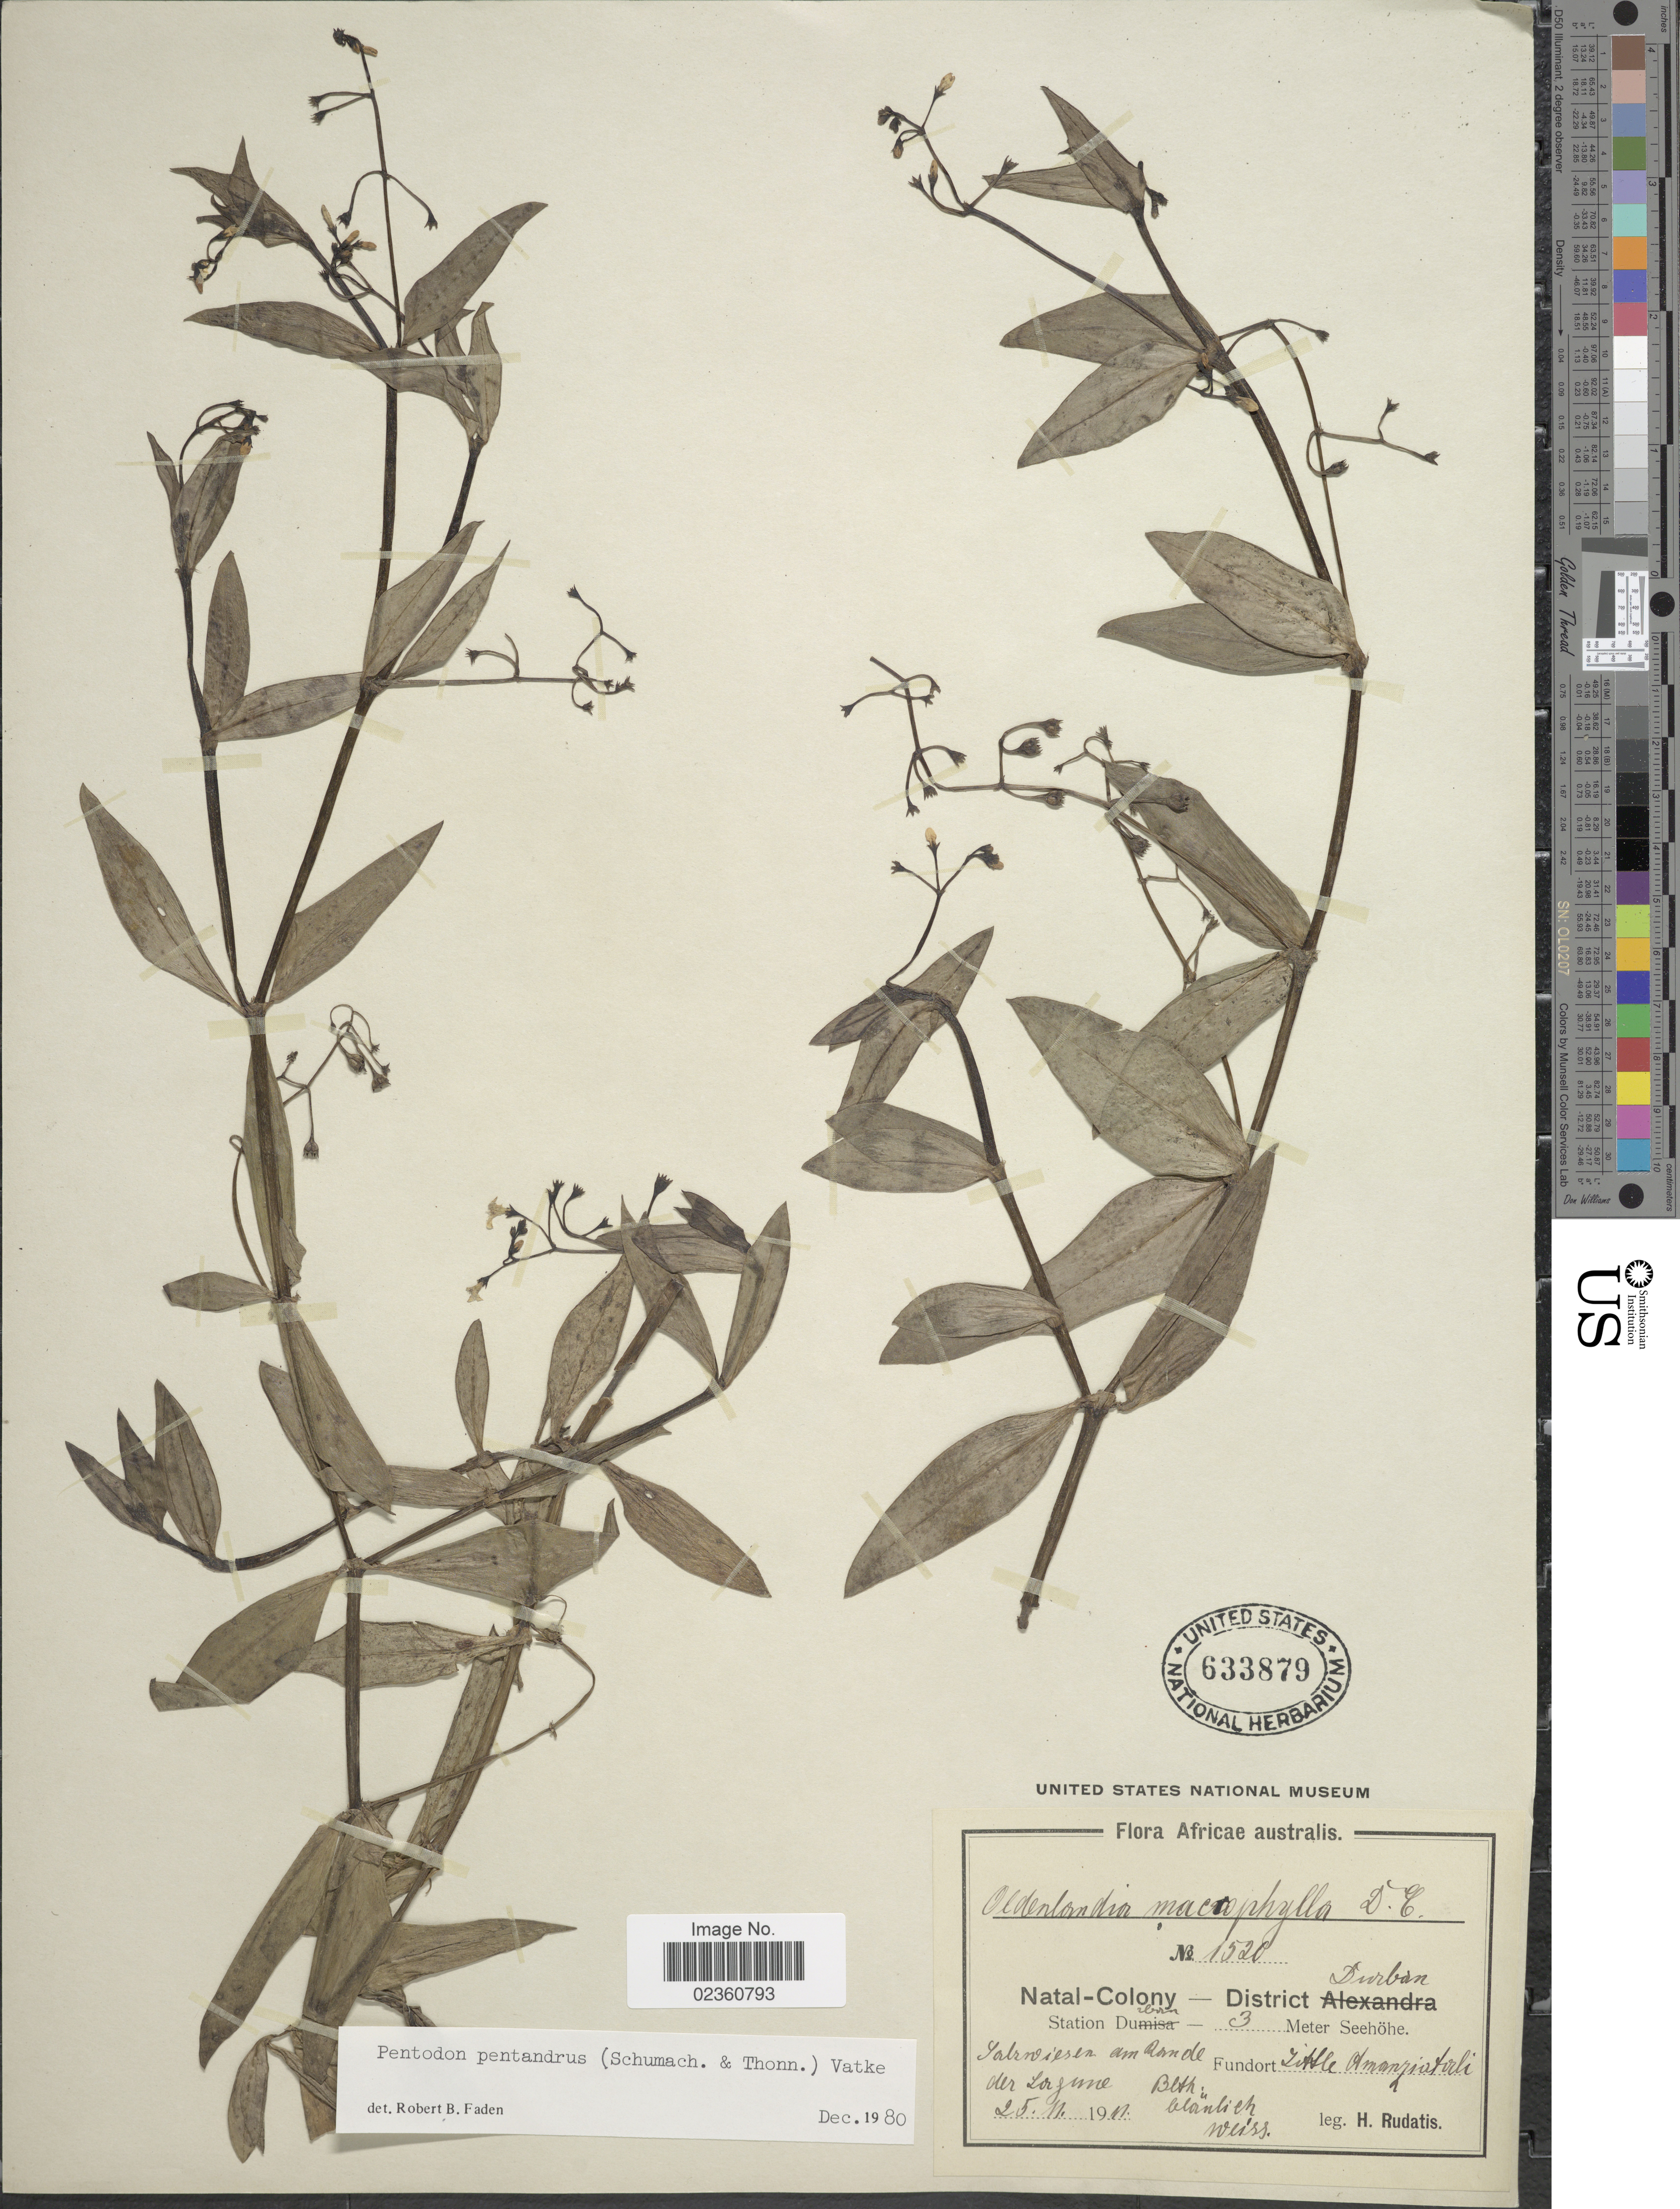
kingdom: Plantae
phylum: Tracheophyta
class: Magnoliopsida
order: Gentianales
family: Rubiaceae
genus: Pentodon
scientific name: Pentodon pentandrus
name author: (Schumach. & Thonn.) Vatke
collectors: H. Rudatis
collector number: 1520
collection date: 1911-11-25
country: South Africa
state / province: KwaZulu-Natal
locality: Africae australis, Natal-Colony - District Durban, Station Durban, Solrniesen am Rande der lorgune, Fundort Little Amanzimtoti.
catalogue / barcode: US 633879